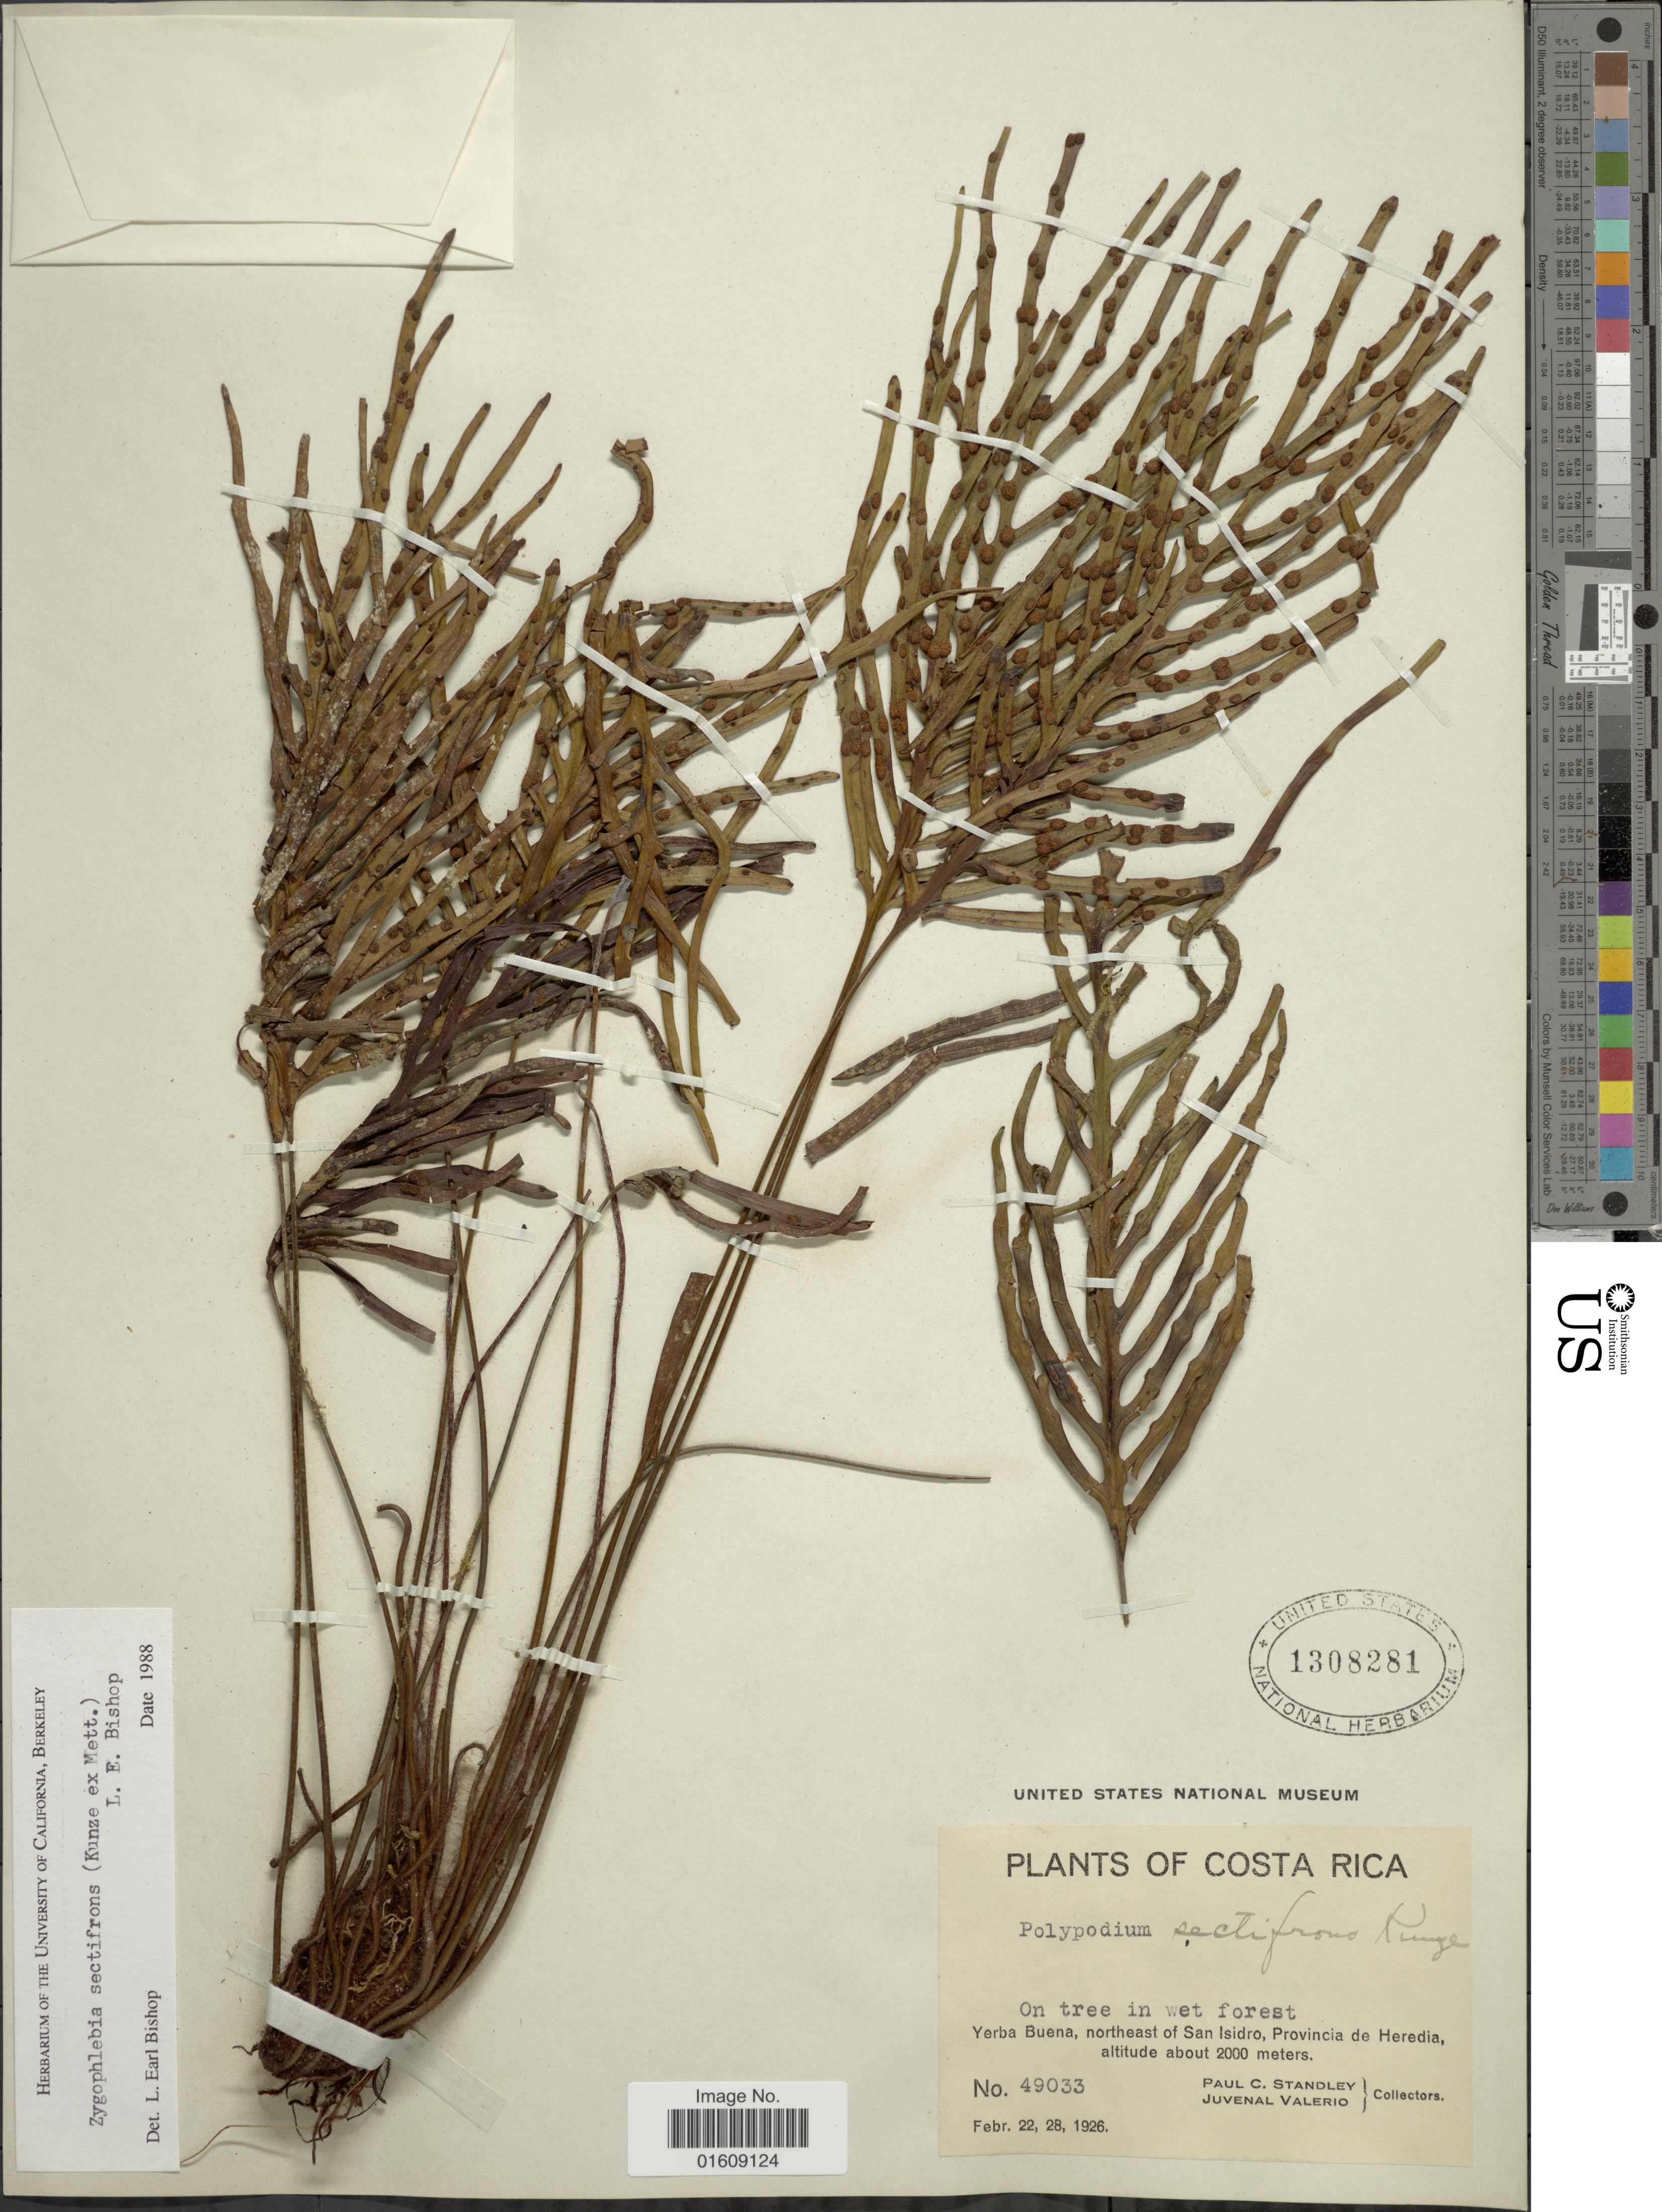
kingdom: Plantae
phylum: Tracheophyta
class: Polypodiopsida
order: Polypodiales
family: Polypodiaceae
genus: Zygophlebia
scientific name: Zygophlebia sectifrons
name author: (Kunze ex Mett.) L.E. Bishop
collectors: P. C. Standley & J. Valerio R.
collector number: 49033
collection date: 1926-02-22/1926-02-28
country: Costa Rica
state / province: Heredia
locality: Costa Rica, Yerba Buena, northeast of San Isidro, Provincia de Heredia.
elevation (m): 2000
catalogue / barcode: US 1308281